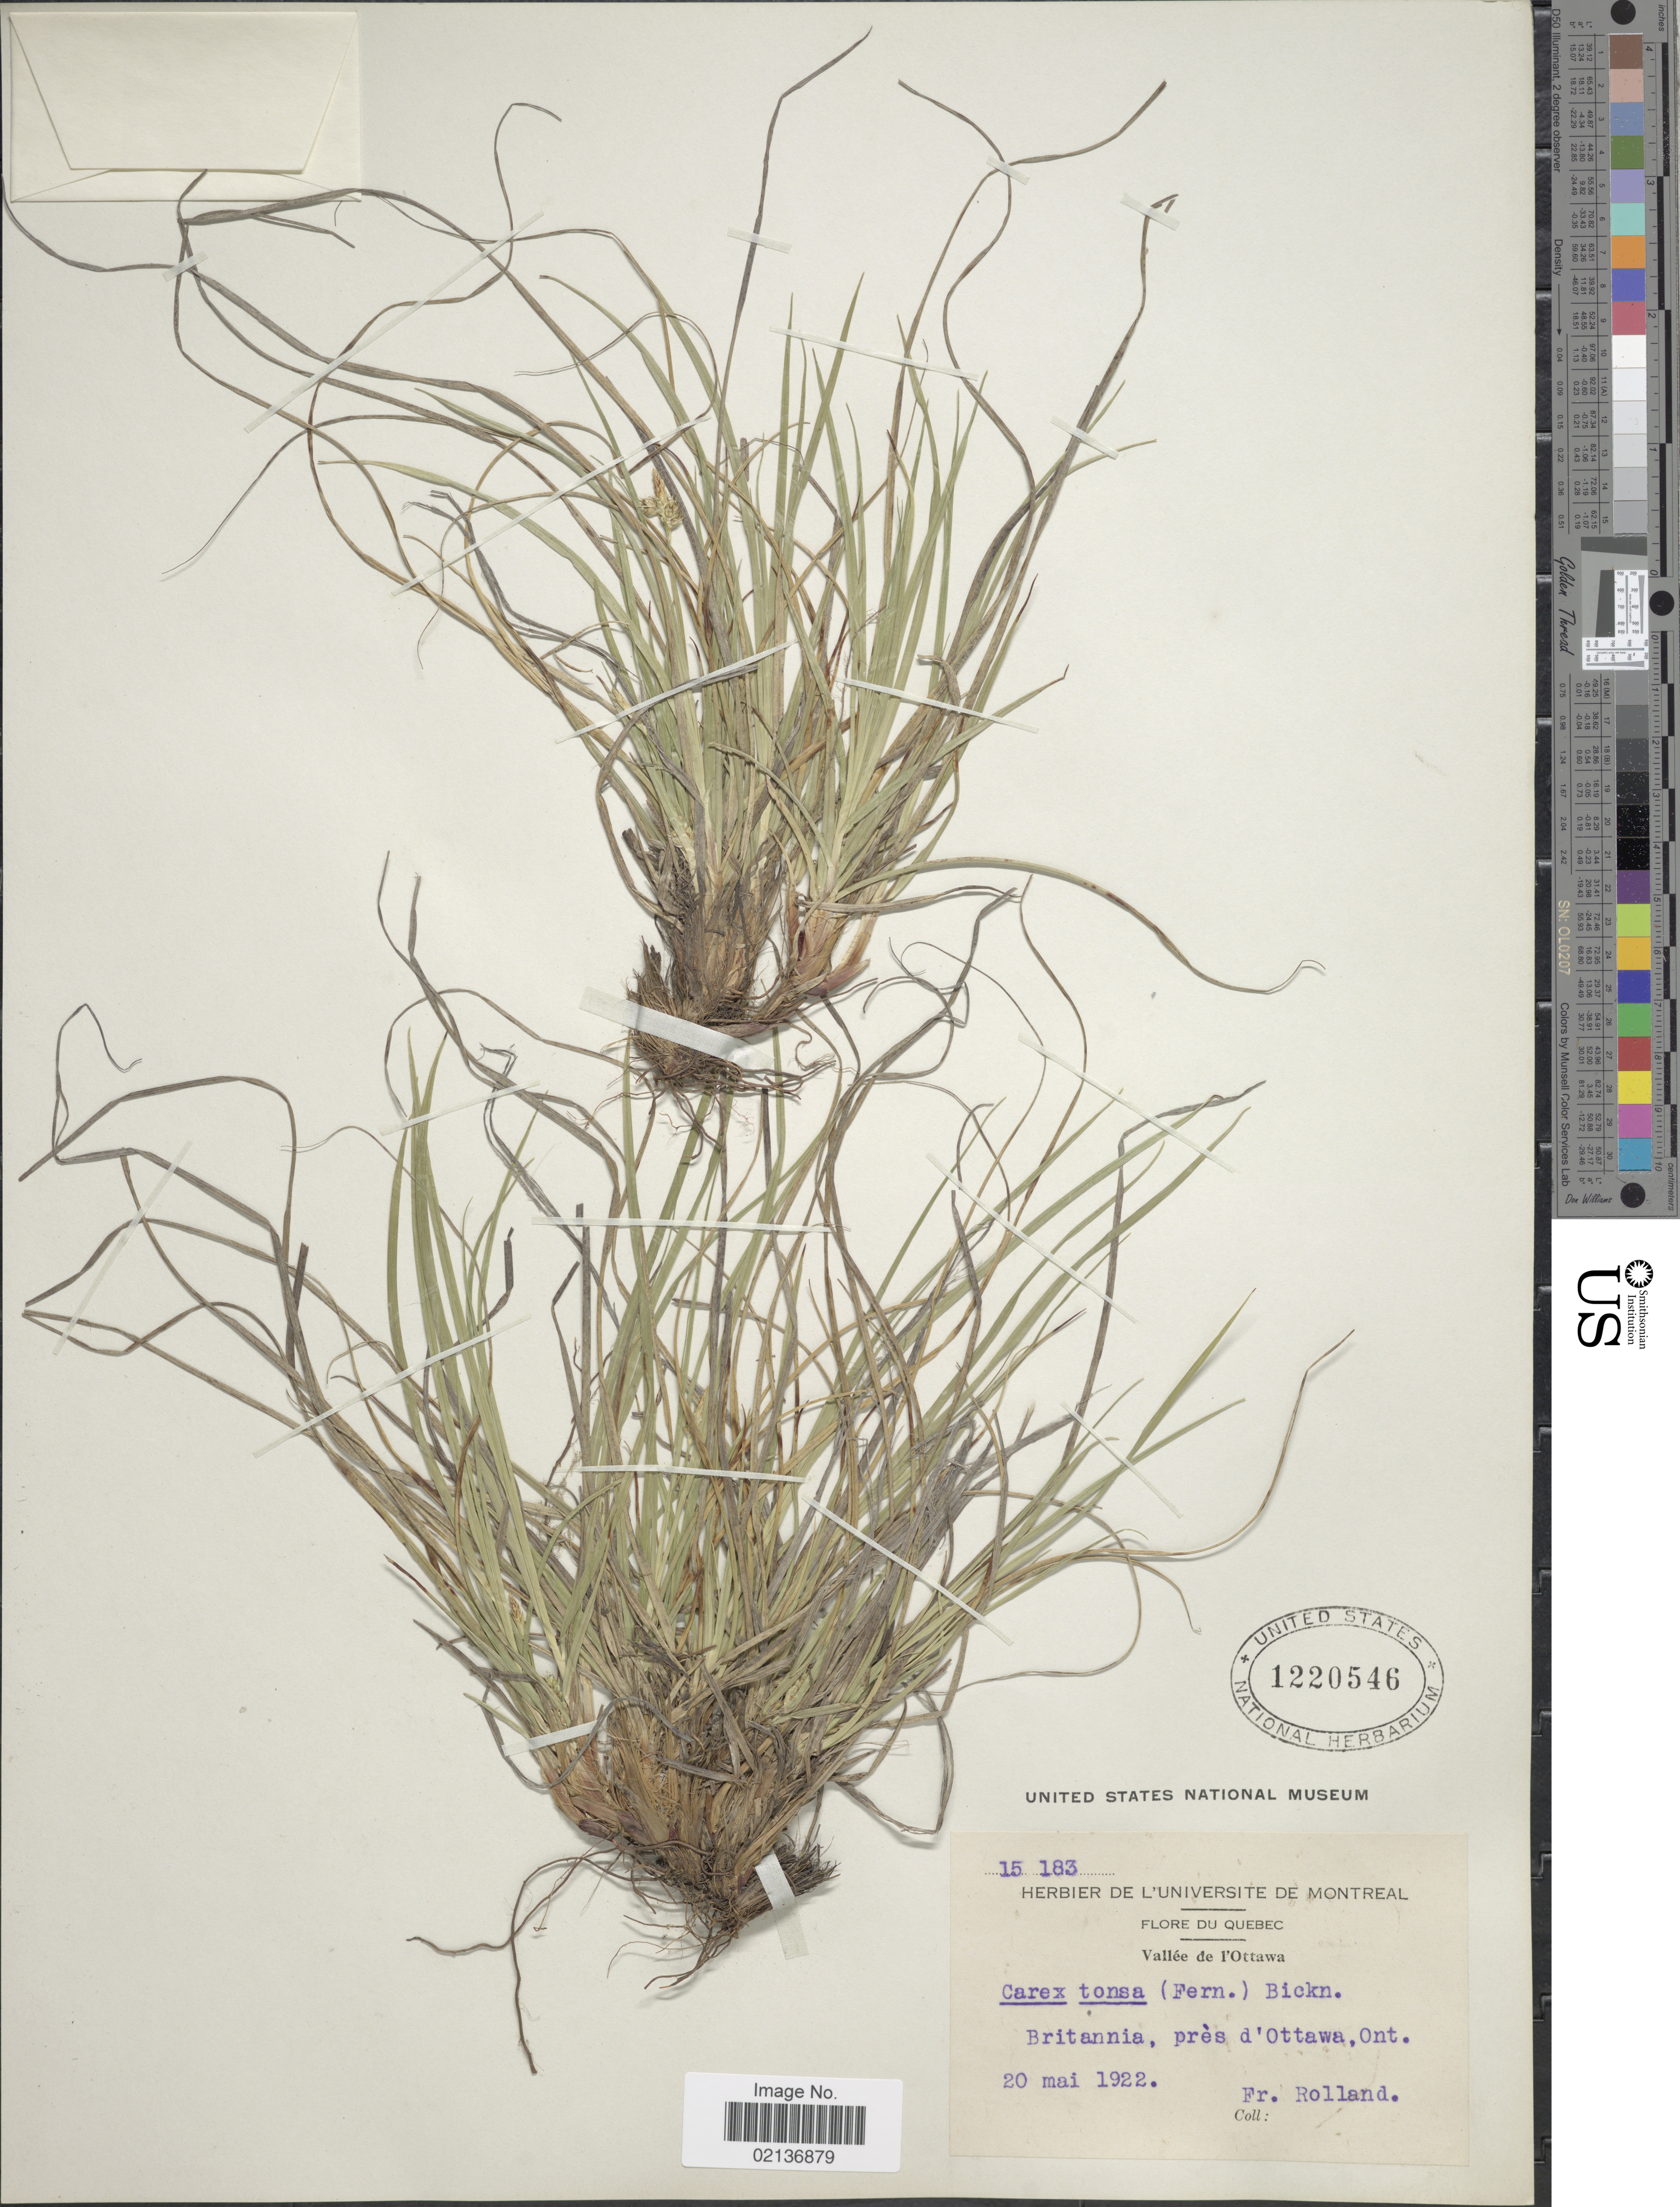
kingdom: Plantae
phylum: Tracheophyta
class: Liliopsida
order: Poales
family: Cyperaceae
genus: Carex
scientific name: Carex tonsa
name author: (Fernald) E.P. Bicknell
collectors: F. Rolland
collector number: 15183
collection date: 1922-05-20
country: Canada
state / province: Ontario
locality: Vallee de L'Ottawa, Brittania, pres d'Ottawa, Ont.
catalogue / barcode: US 1220546